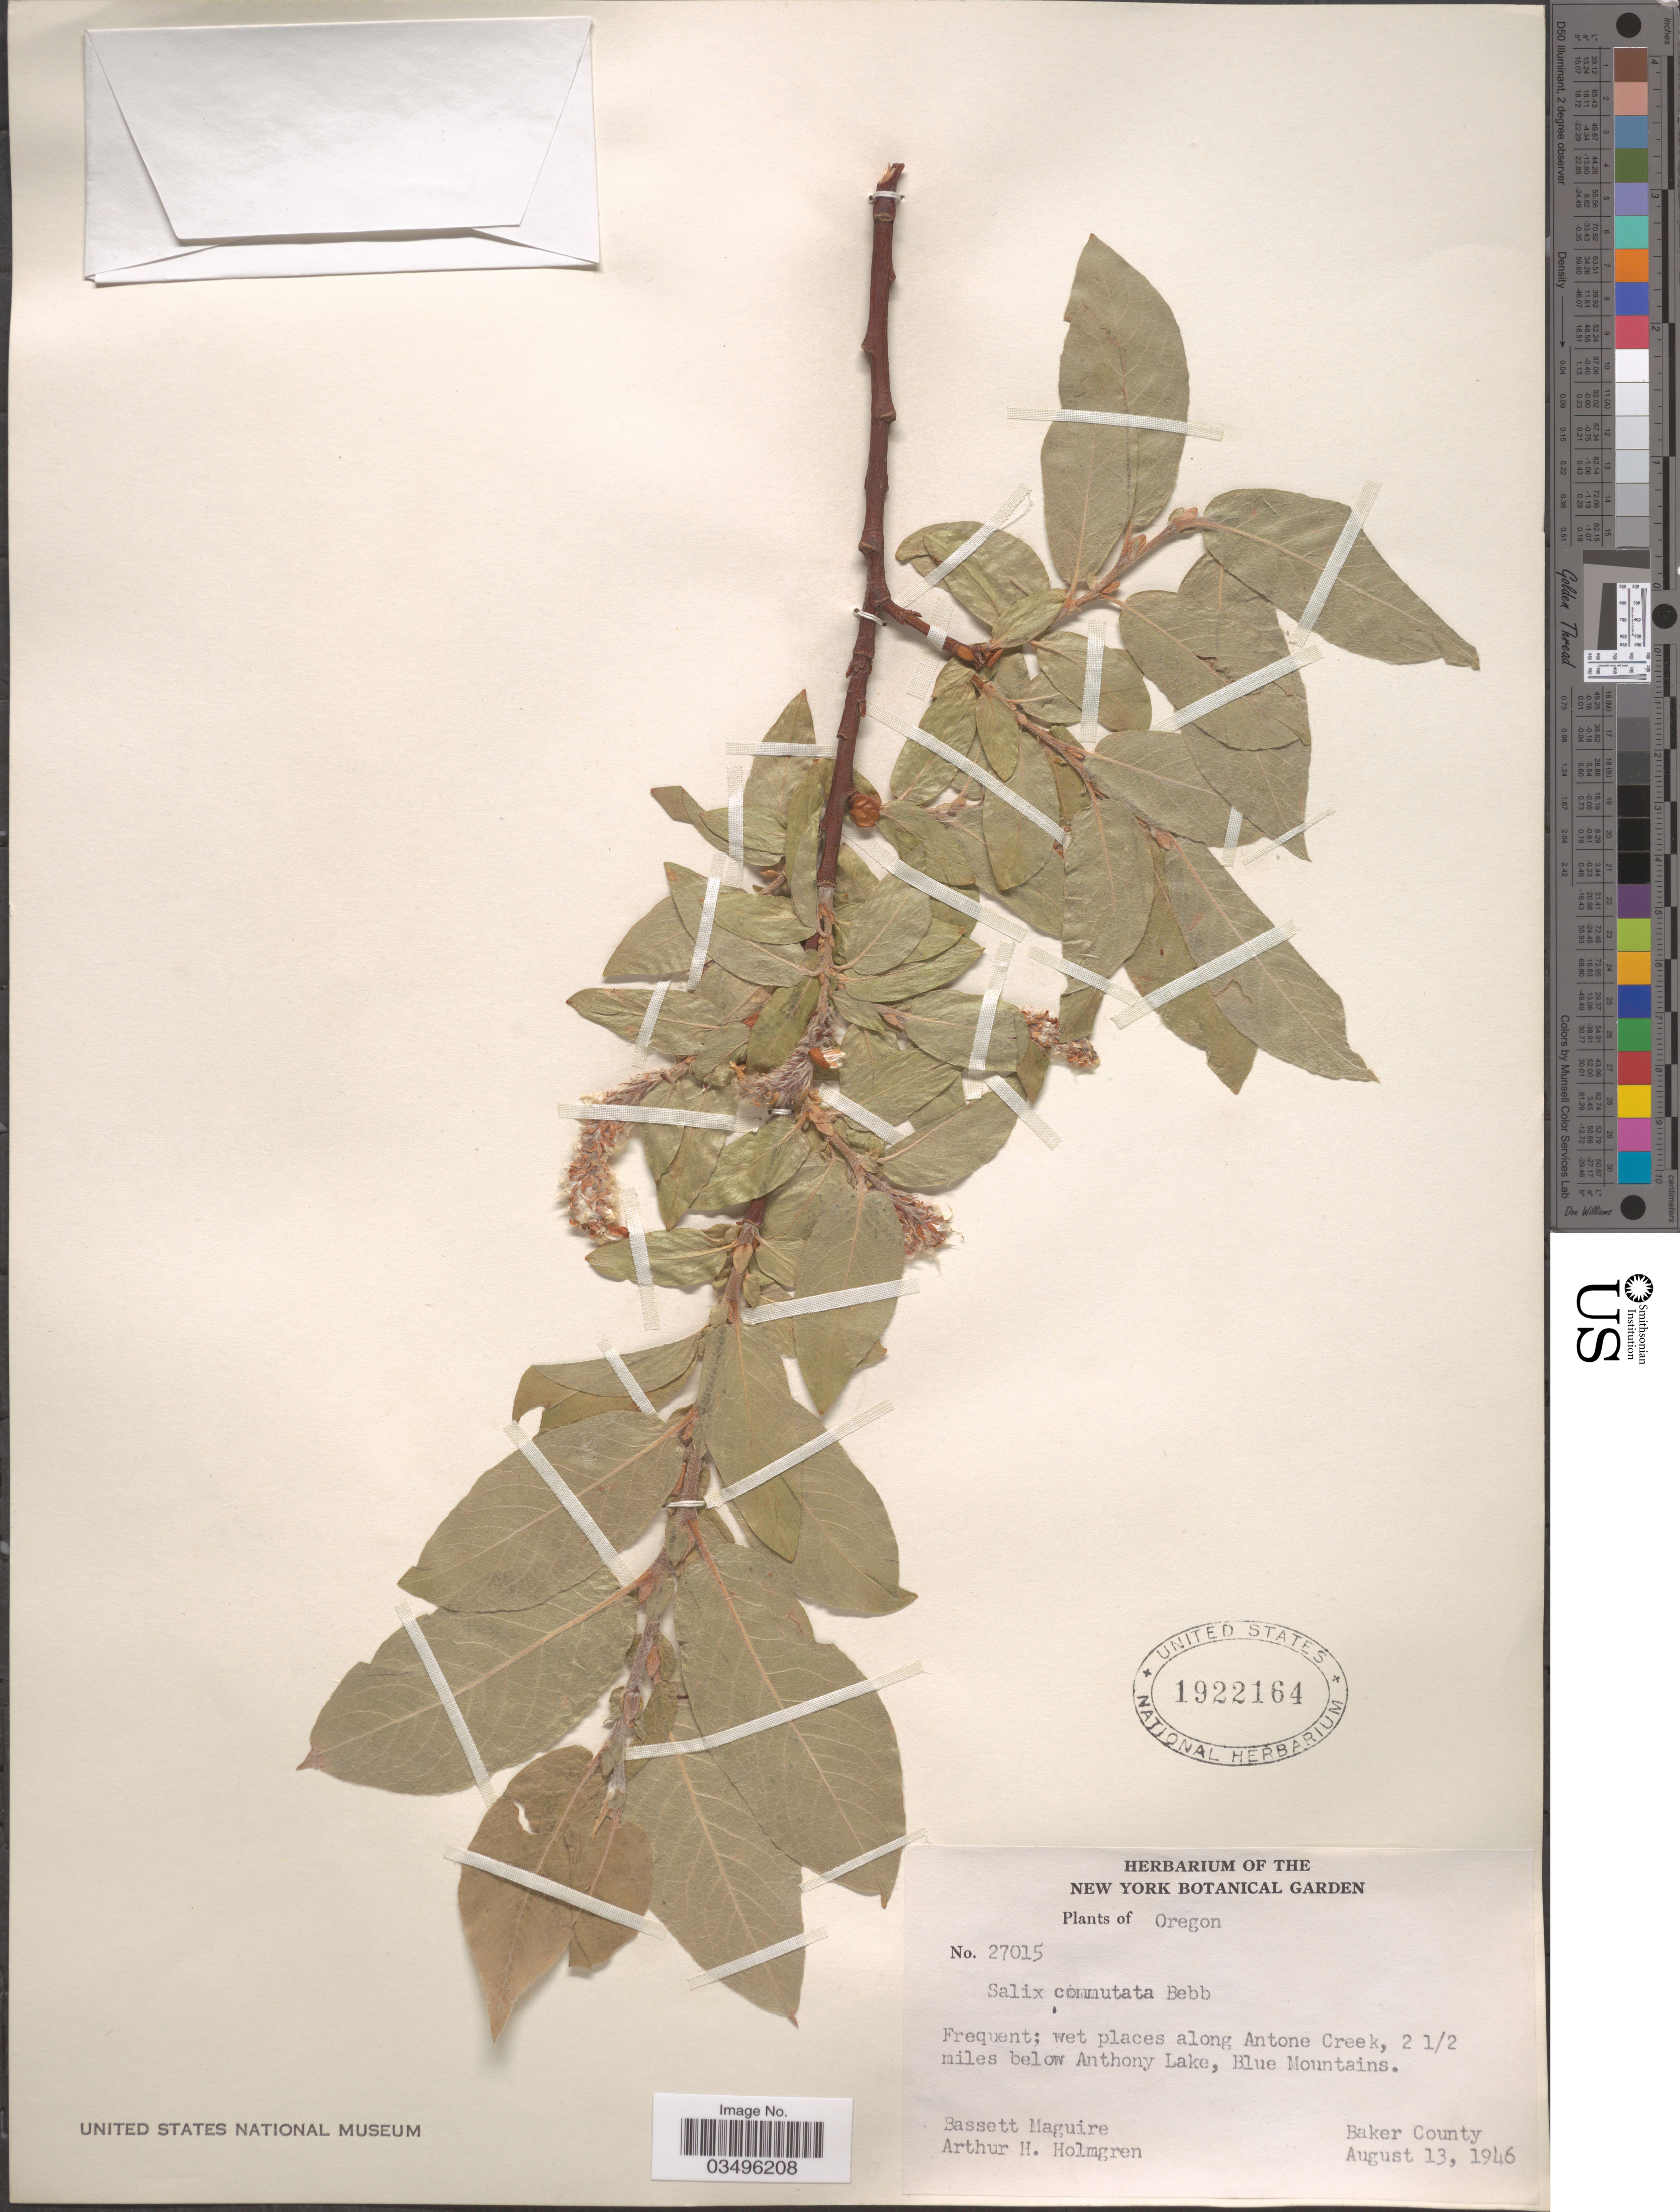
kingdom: Plantae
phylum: Tracheophyta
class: Magnoliopsida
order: Malpighiales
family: Salicaceae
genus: Salix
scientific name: Salix commutata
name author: Bebb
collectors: B. Maguire & A. H. Holmgren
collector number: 27015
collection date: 1946-08-13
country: United States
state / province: Oregon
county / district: Baker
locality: Wet places along Antone Creek, 2½ miles below Anthony Lake, Blue Mountains. Baker County.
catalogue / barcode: US 1922164